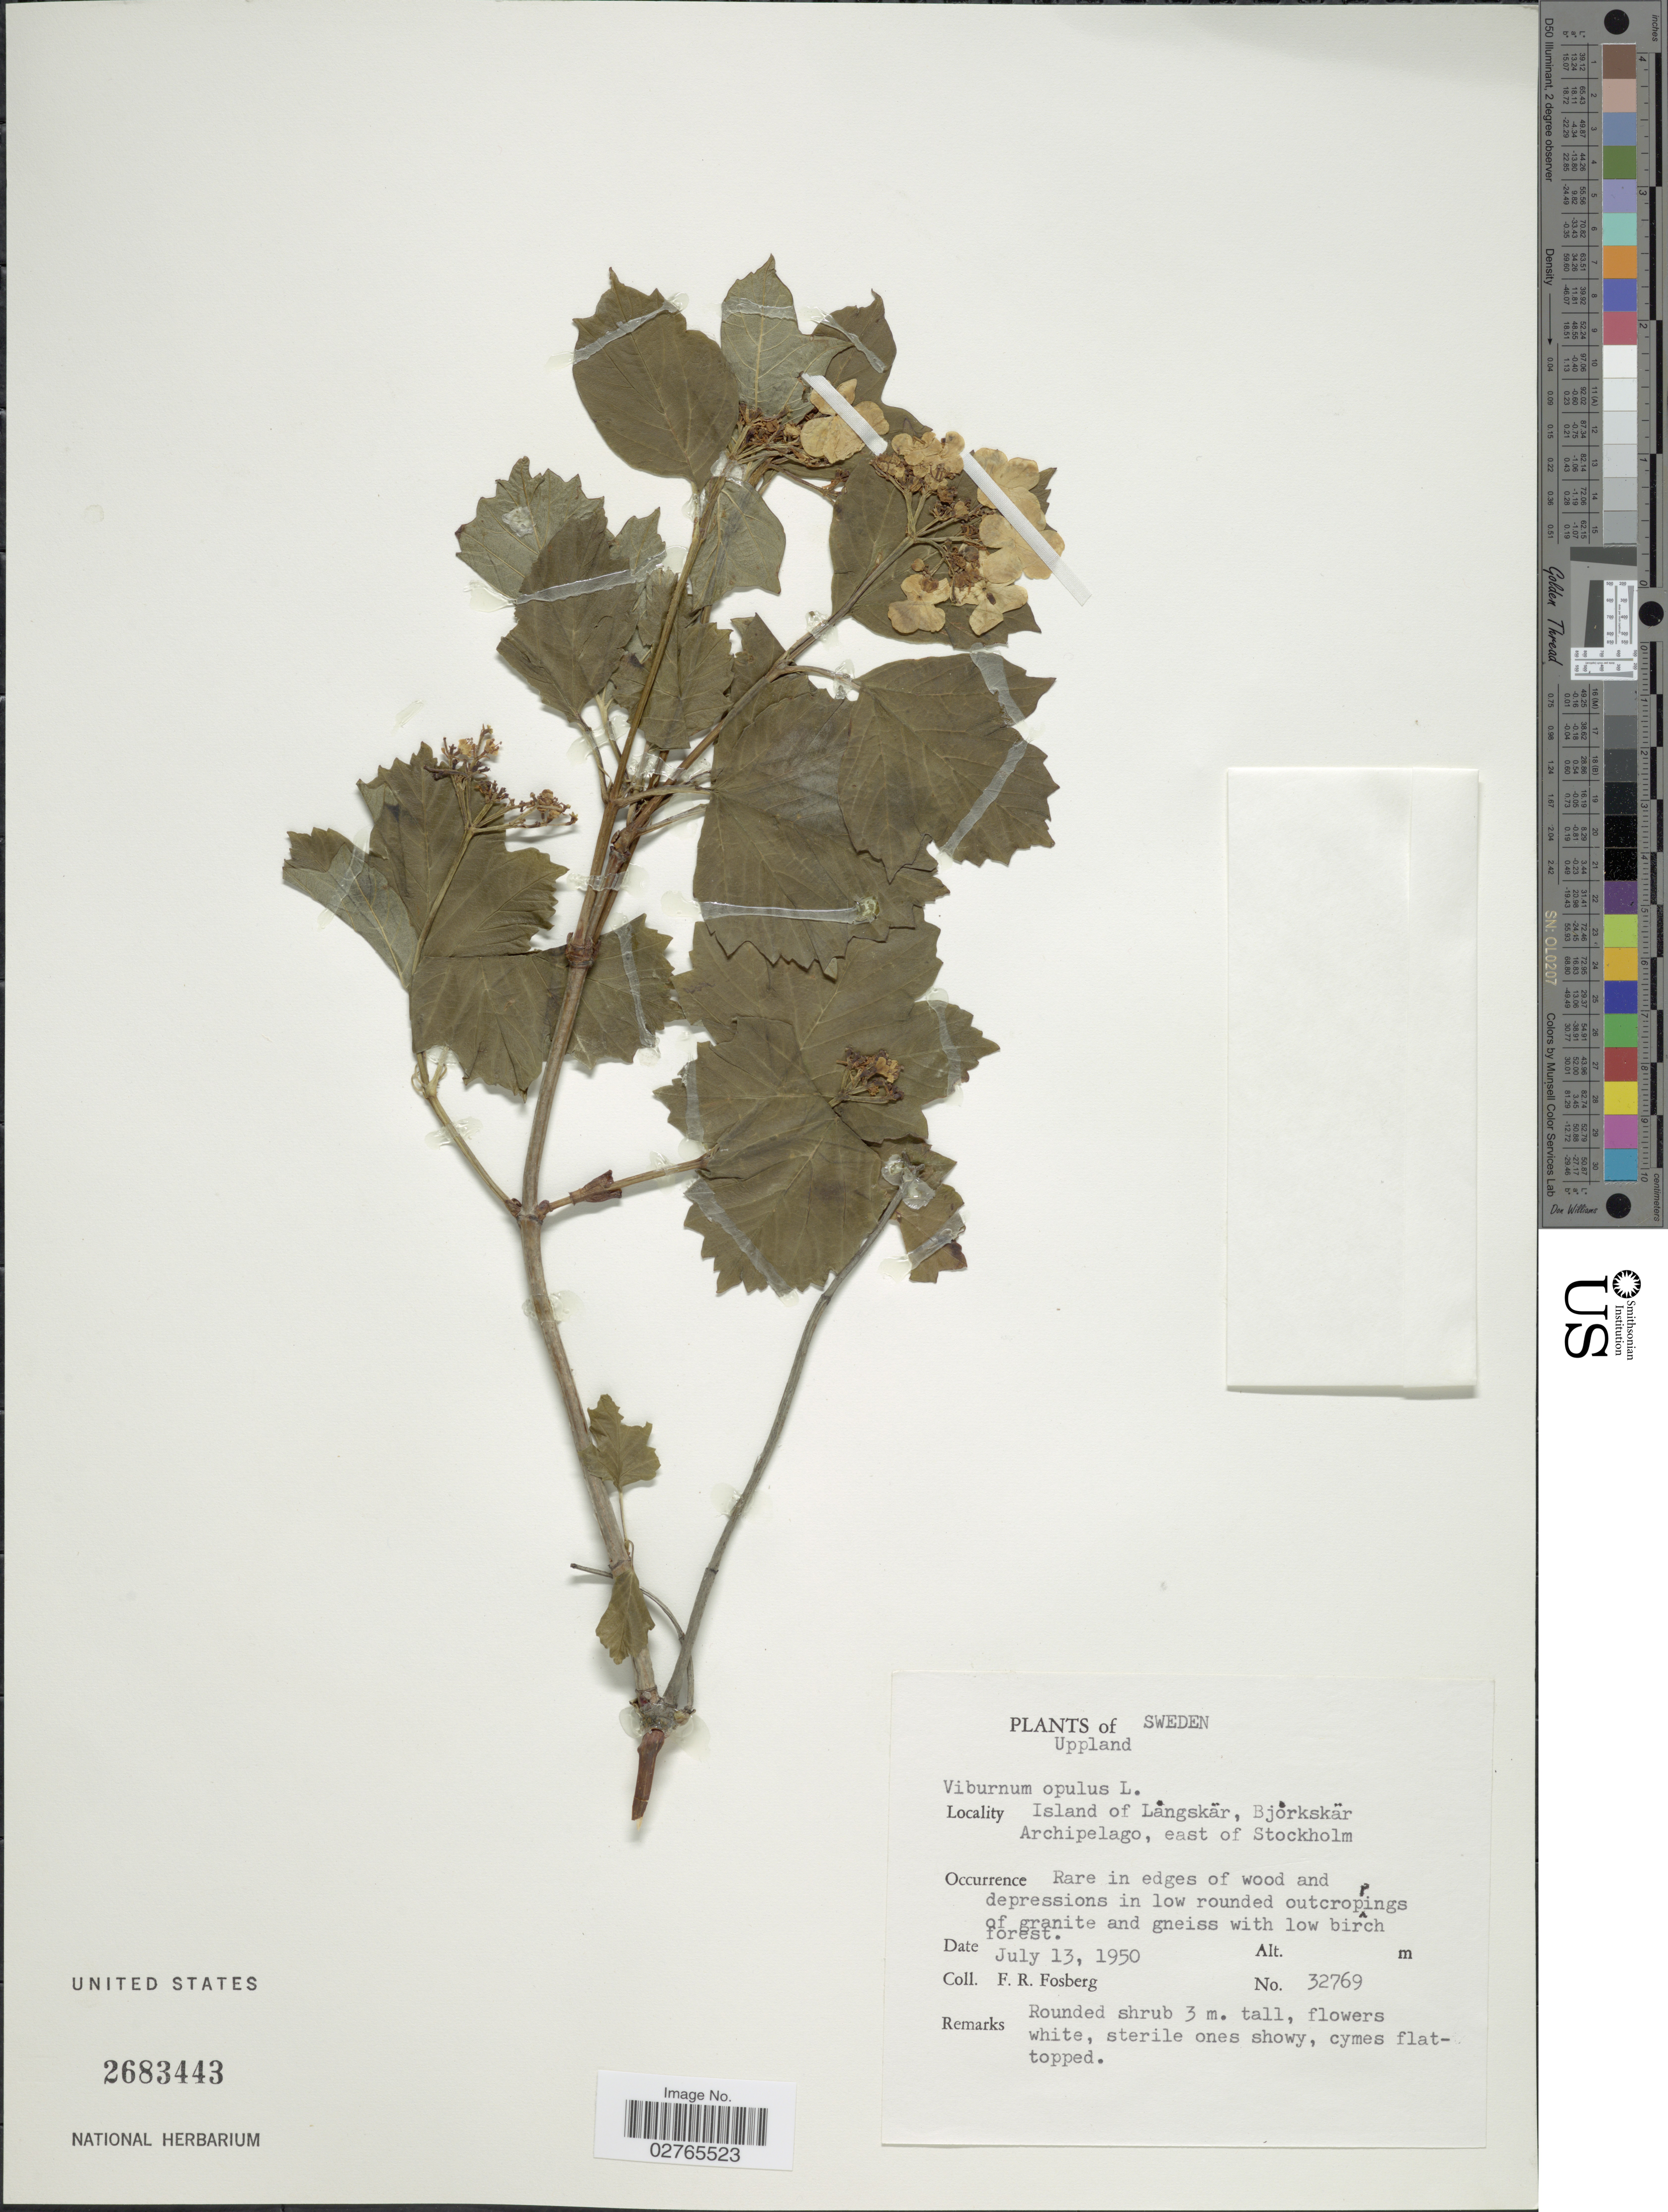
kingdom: Plantae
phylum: Tracheophyta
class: Magnoliopsida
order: Dipsacales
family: Viburnaceae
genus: Viburnum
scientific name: Viburnum opulus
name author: L.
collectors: F. R. Fosberg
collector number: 32769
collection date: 1950-07-13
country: Sweden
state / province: Stockholm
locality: Uppland. Island of Langskär, Bjorkskär Archipelago, east of Stockholm.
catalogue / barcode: US 2683443